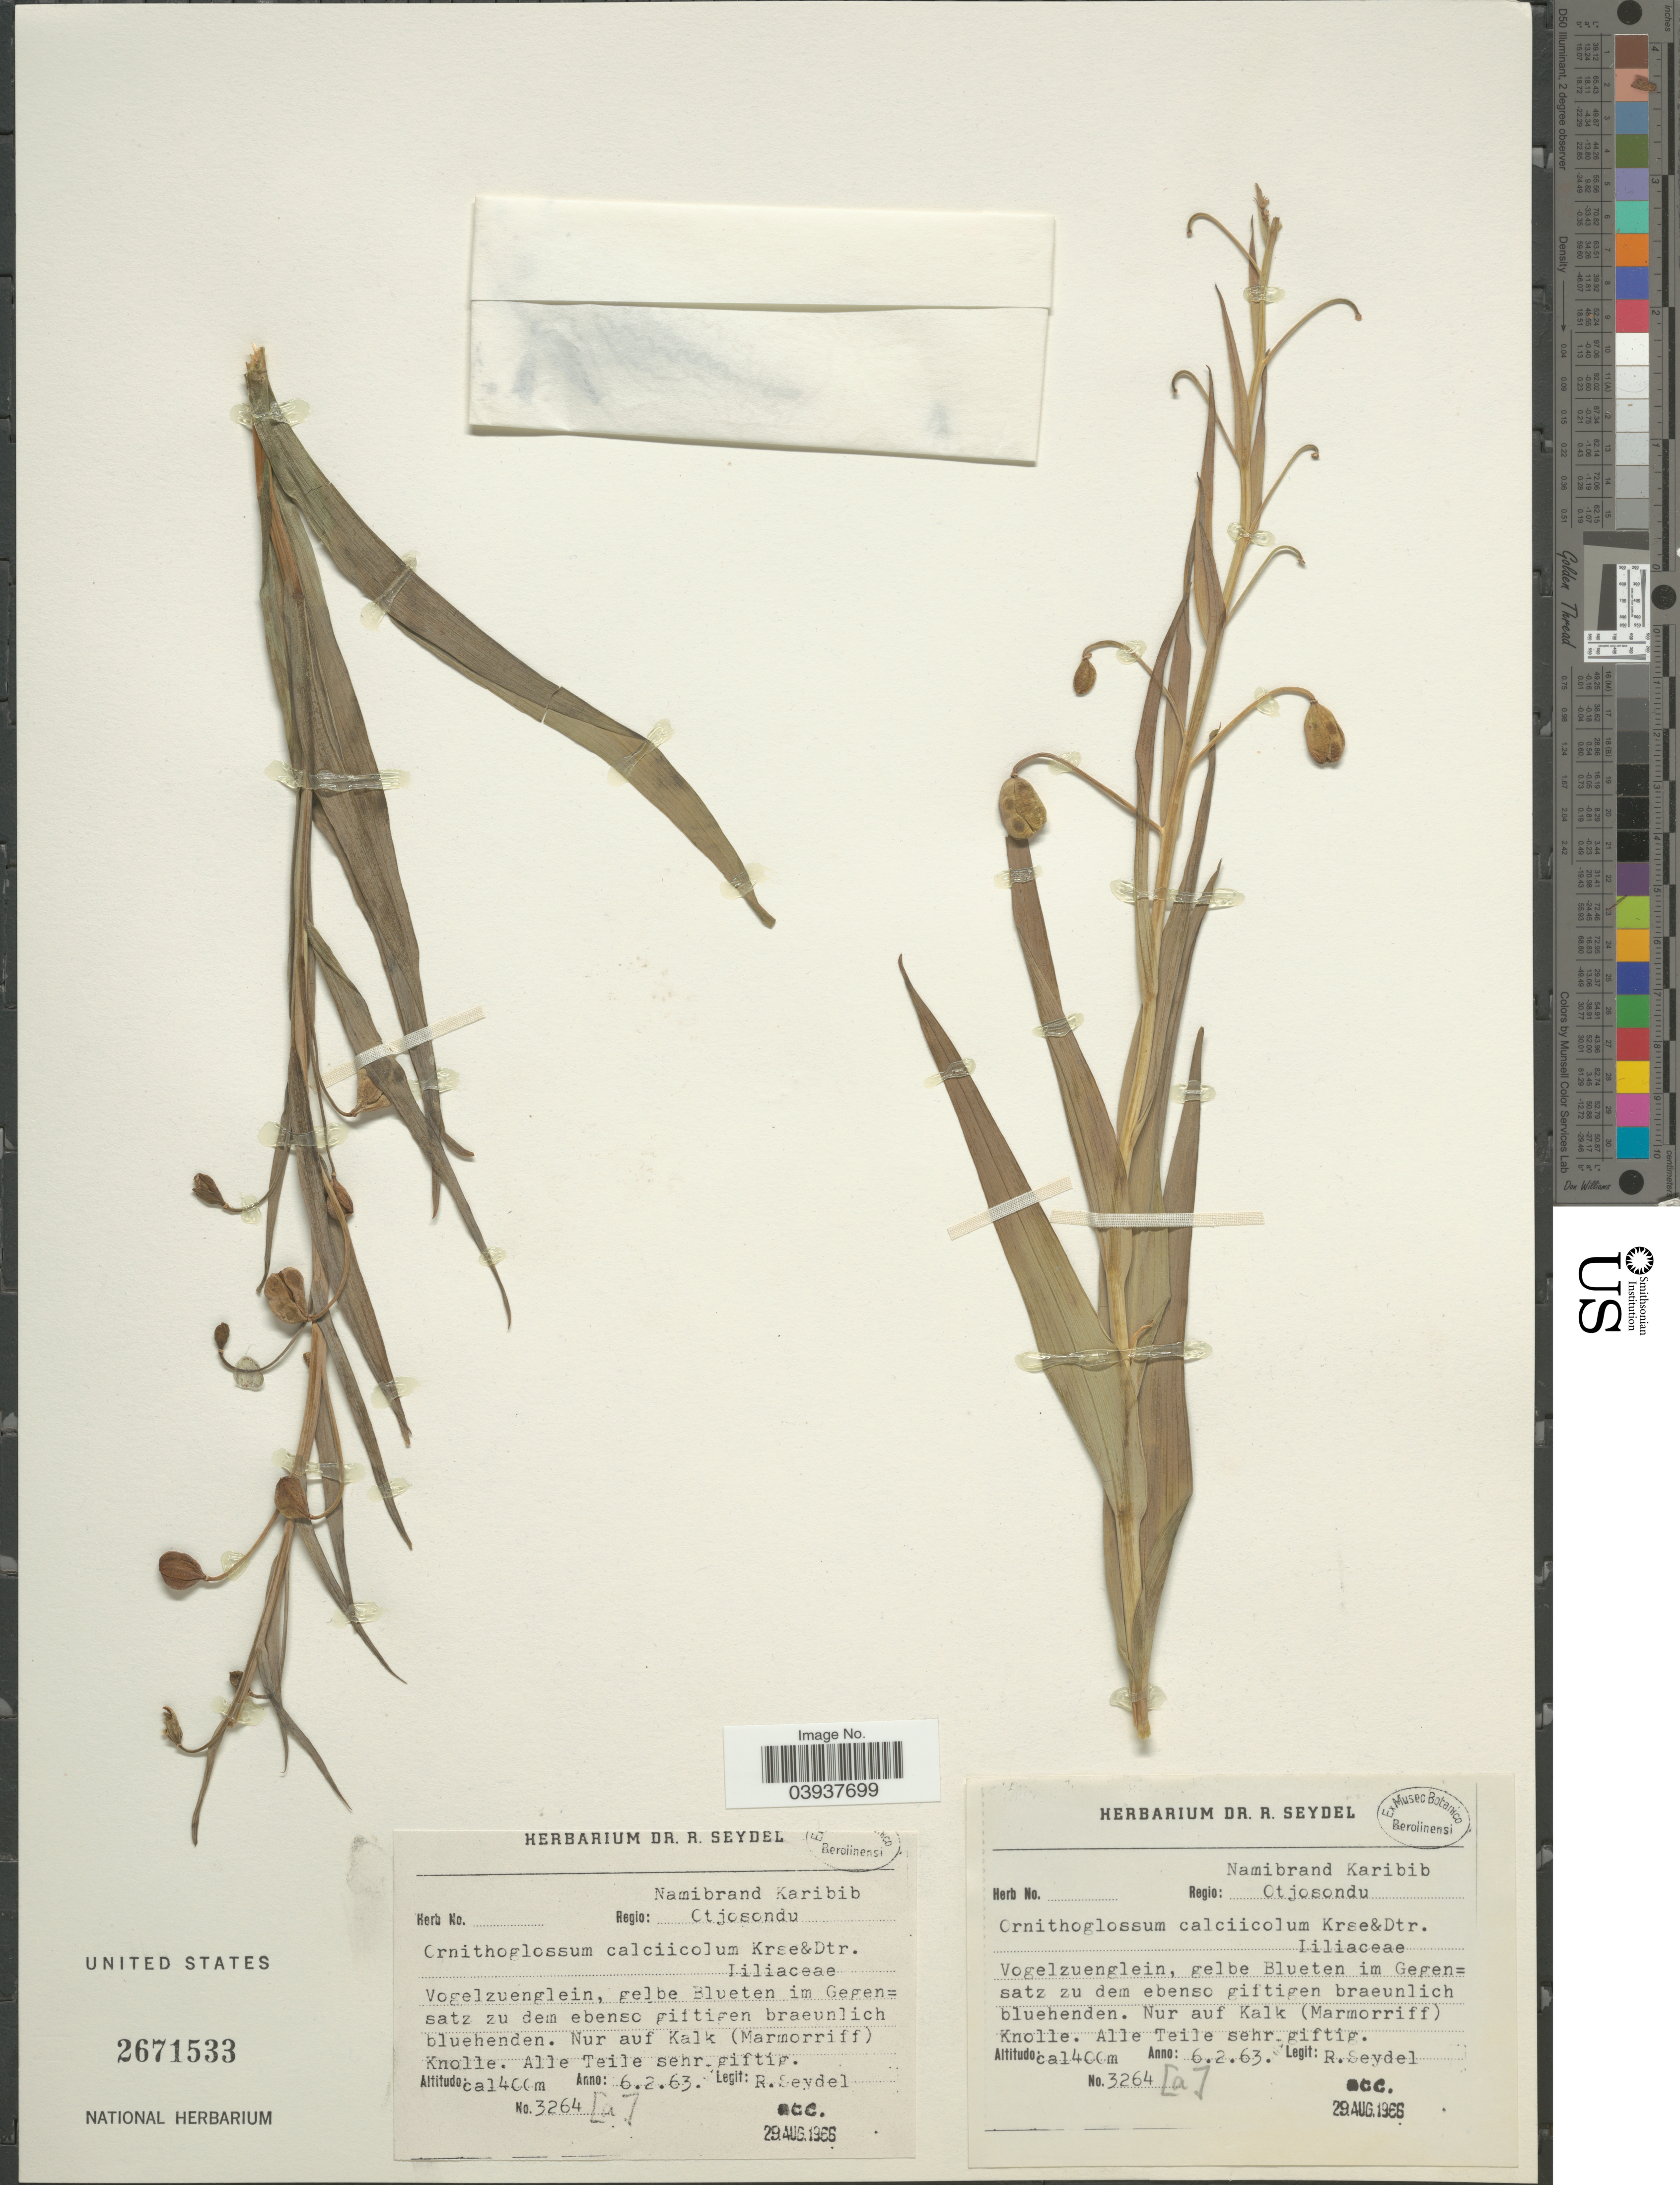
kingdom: Plantae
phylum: Tracheophyta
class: Liliopsida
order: Liliales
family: Colchicaceae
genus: Ornithoglossum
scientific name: Ornithoglossum calcicola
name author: K. Krause & Dinter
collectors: R. Seydel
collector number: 3264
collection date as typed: Transcribed d/m/y: 6/2/63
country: Namibia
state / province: Otjozondjupa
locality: Regio: Namibrand Karibib Otjosondu. Vogelzuengplein, gelbe Blueten im Gegen=satz zu dem ebenso giftigen braeunlich bluehenden. Nur auf Kalk (Marmorriff) Knolle.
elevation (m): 1400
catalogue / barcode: US 2671533